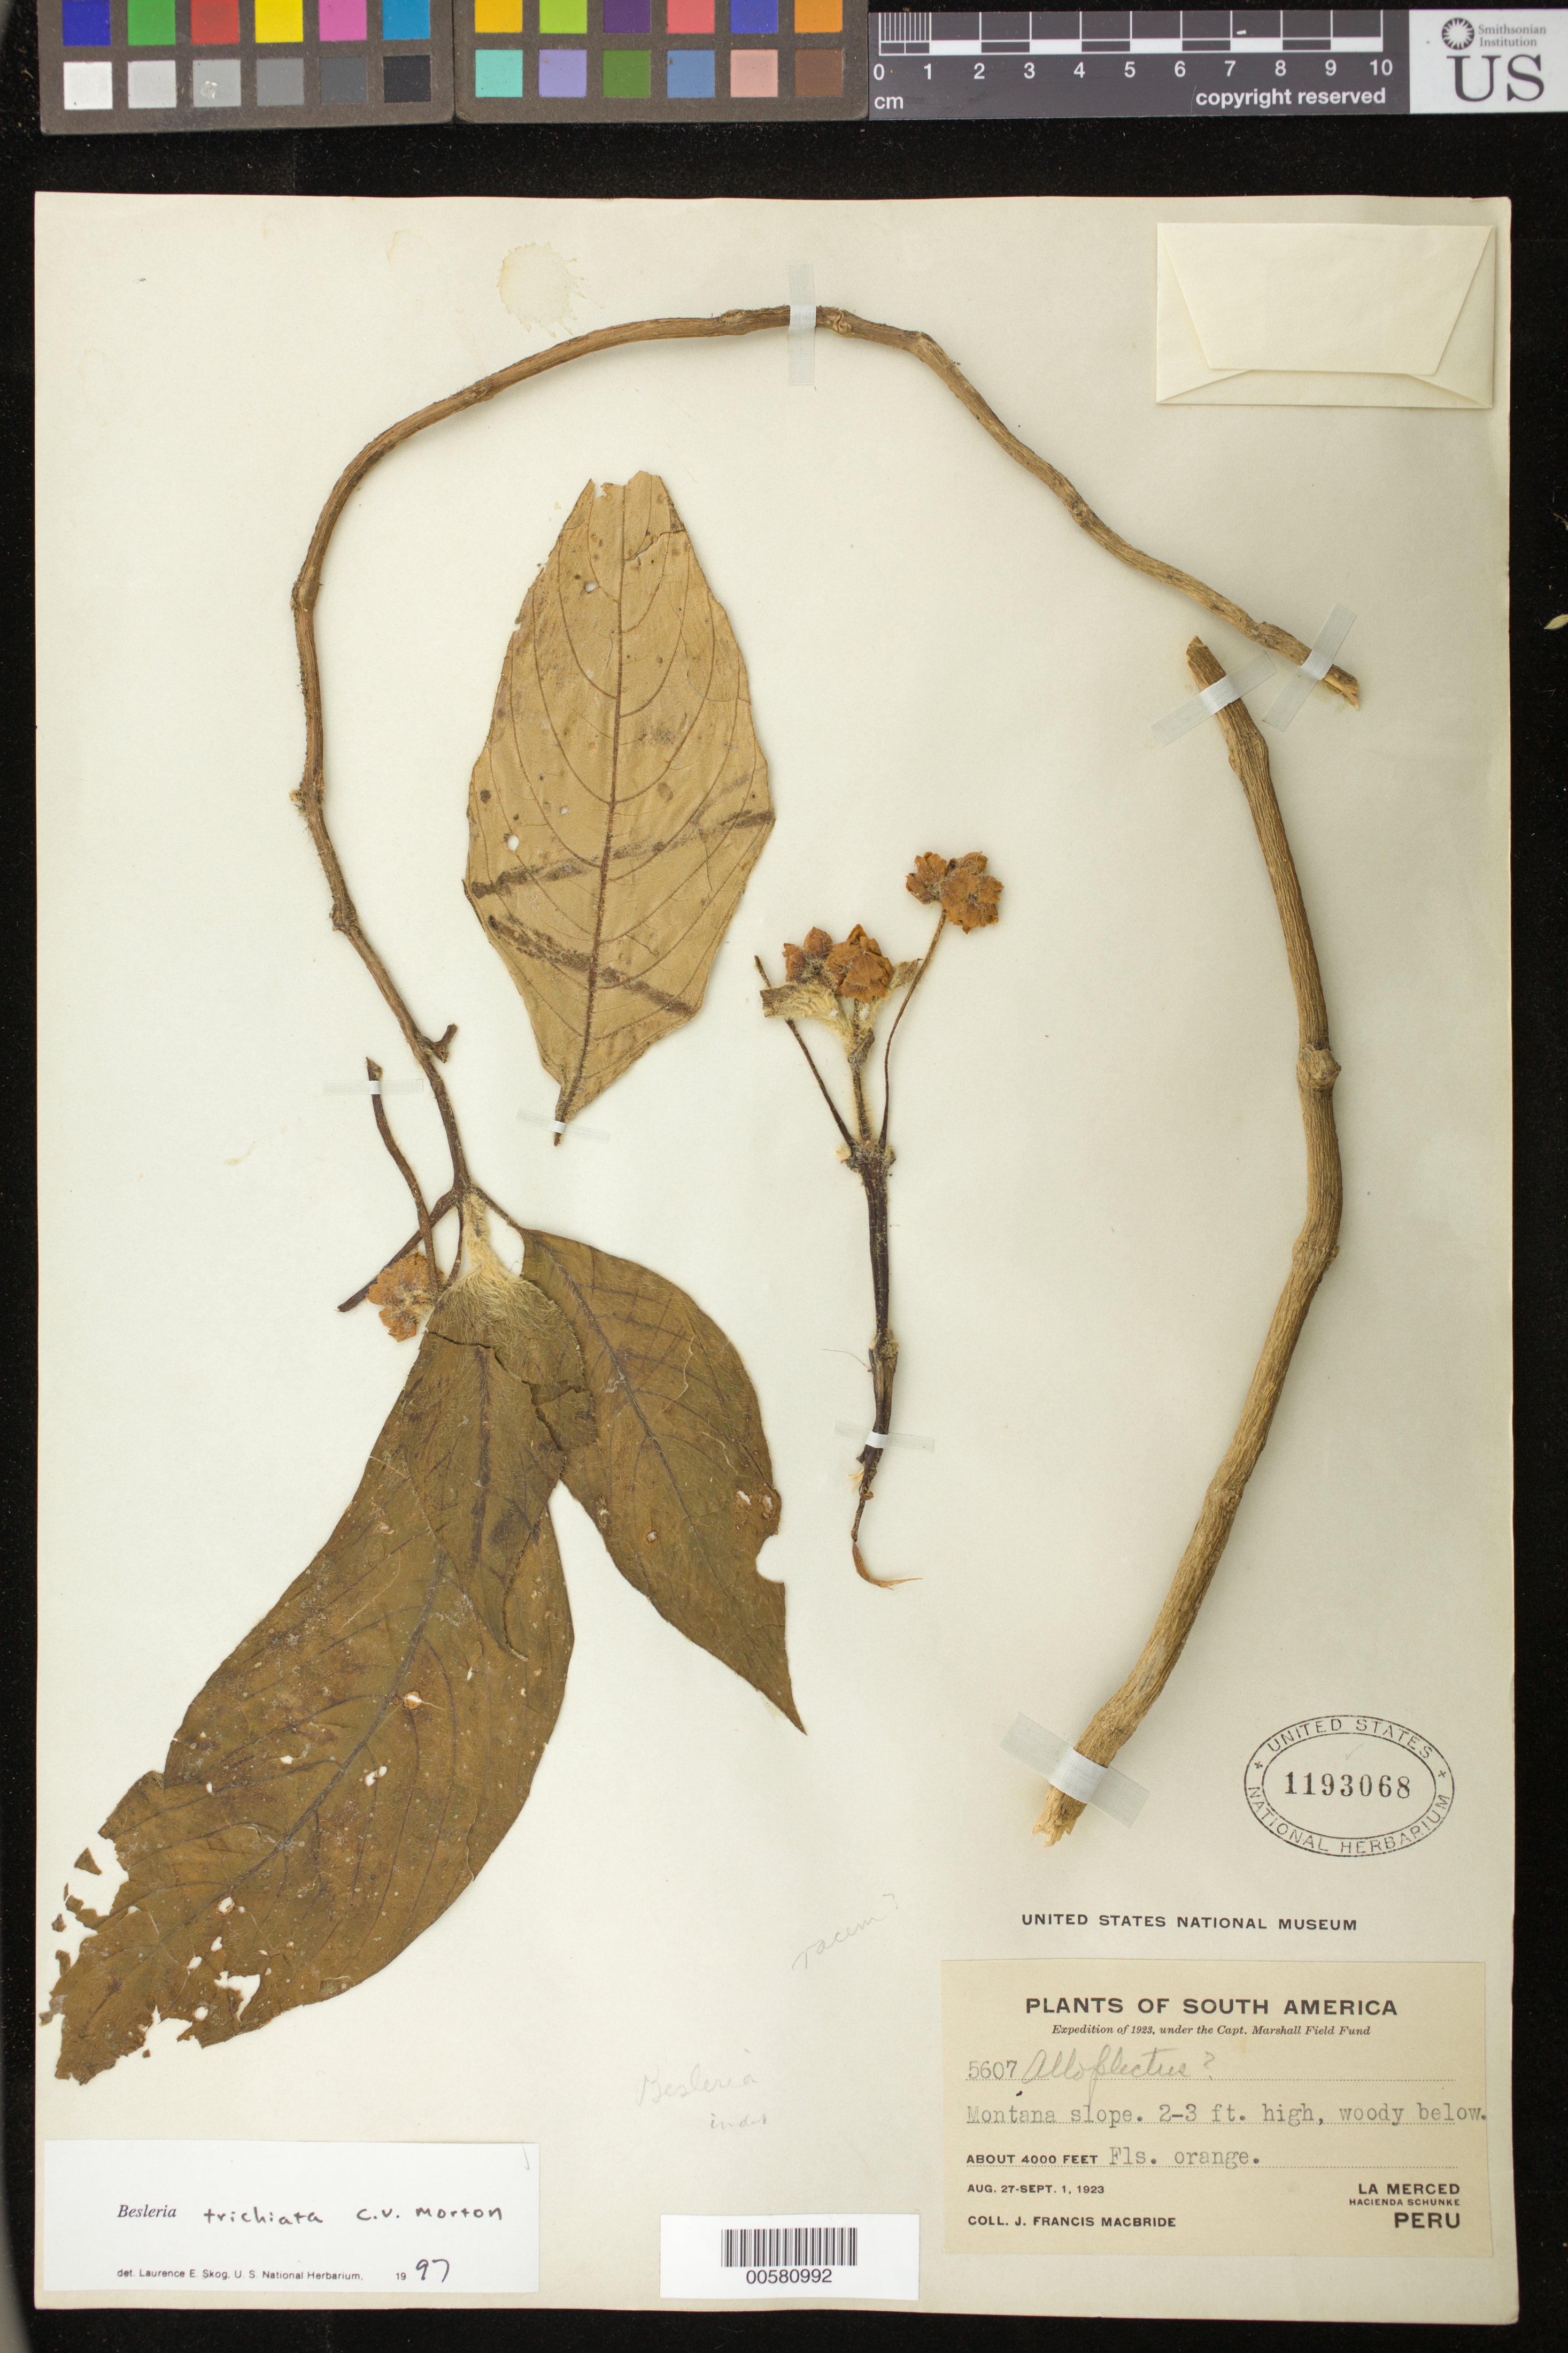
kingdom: Plantae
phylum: Tracheophyta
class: Magnoliopsida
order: Lamiales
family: Gesneriaceae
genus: Besleria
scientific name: Besleria trichiata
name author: C.V. Morton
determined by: Skog, Laurence E.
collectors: J. F. Macbride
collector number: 5607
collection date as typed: Aug-Sep 1923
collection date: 1923-08/1923-09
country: Peru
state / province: Junín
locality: La Merced, Hacienda Schunke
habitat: Montana slope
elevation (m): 1219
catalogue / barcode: US 1193068